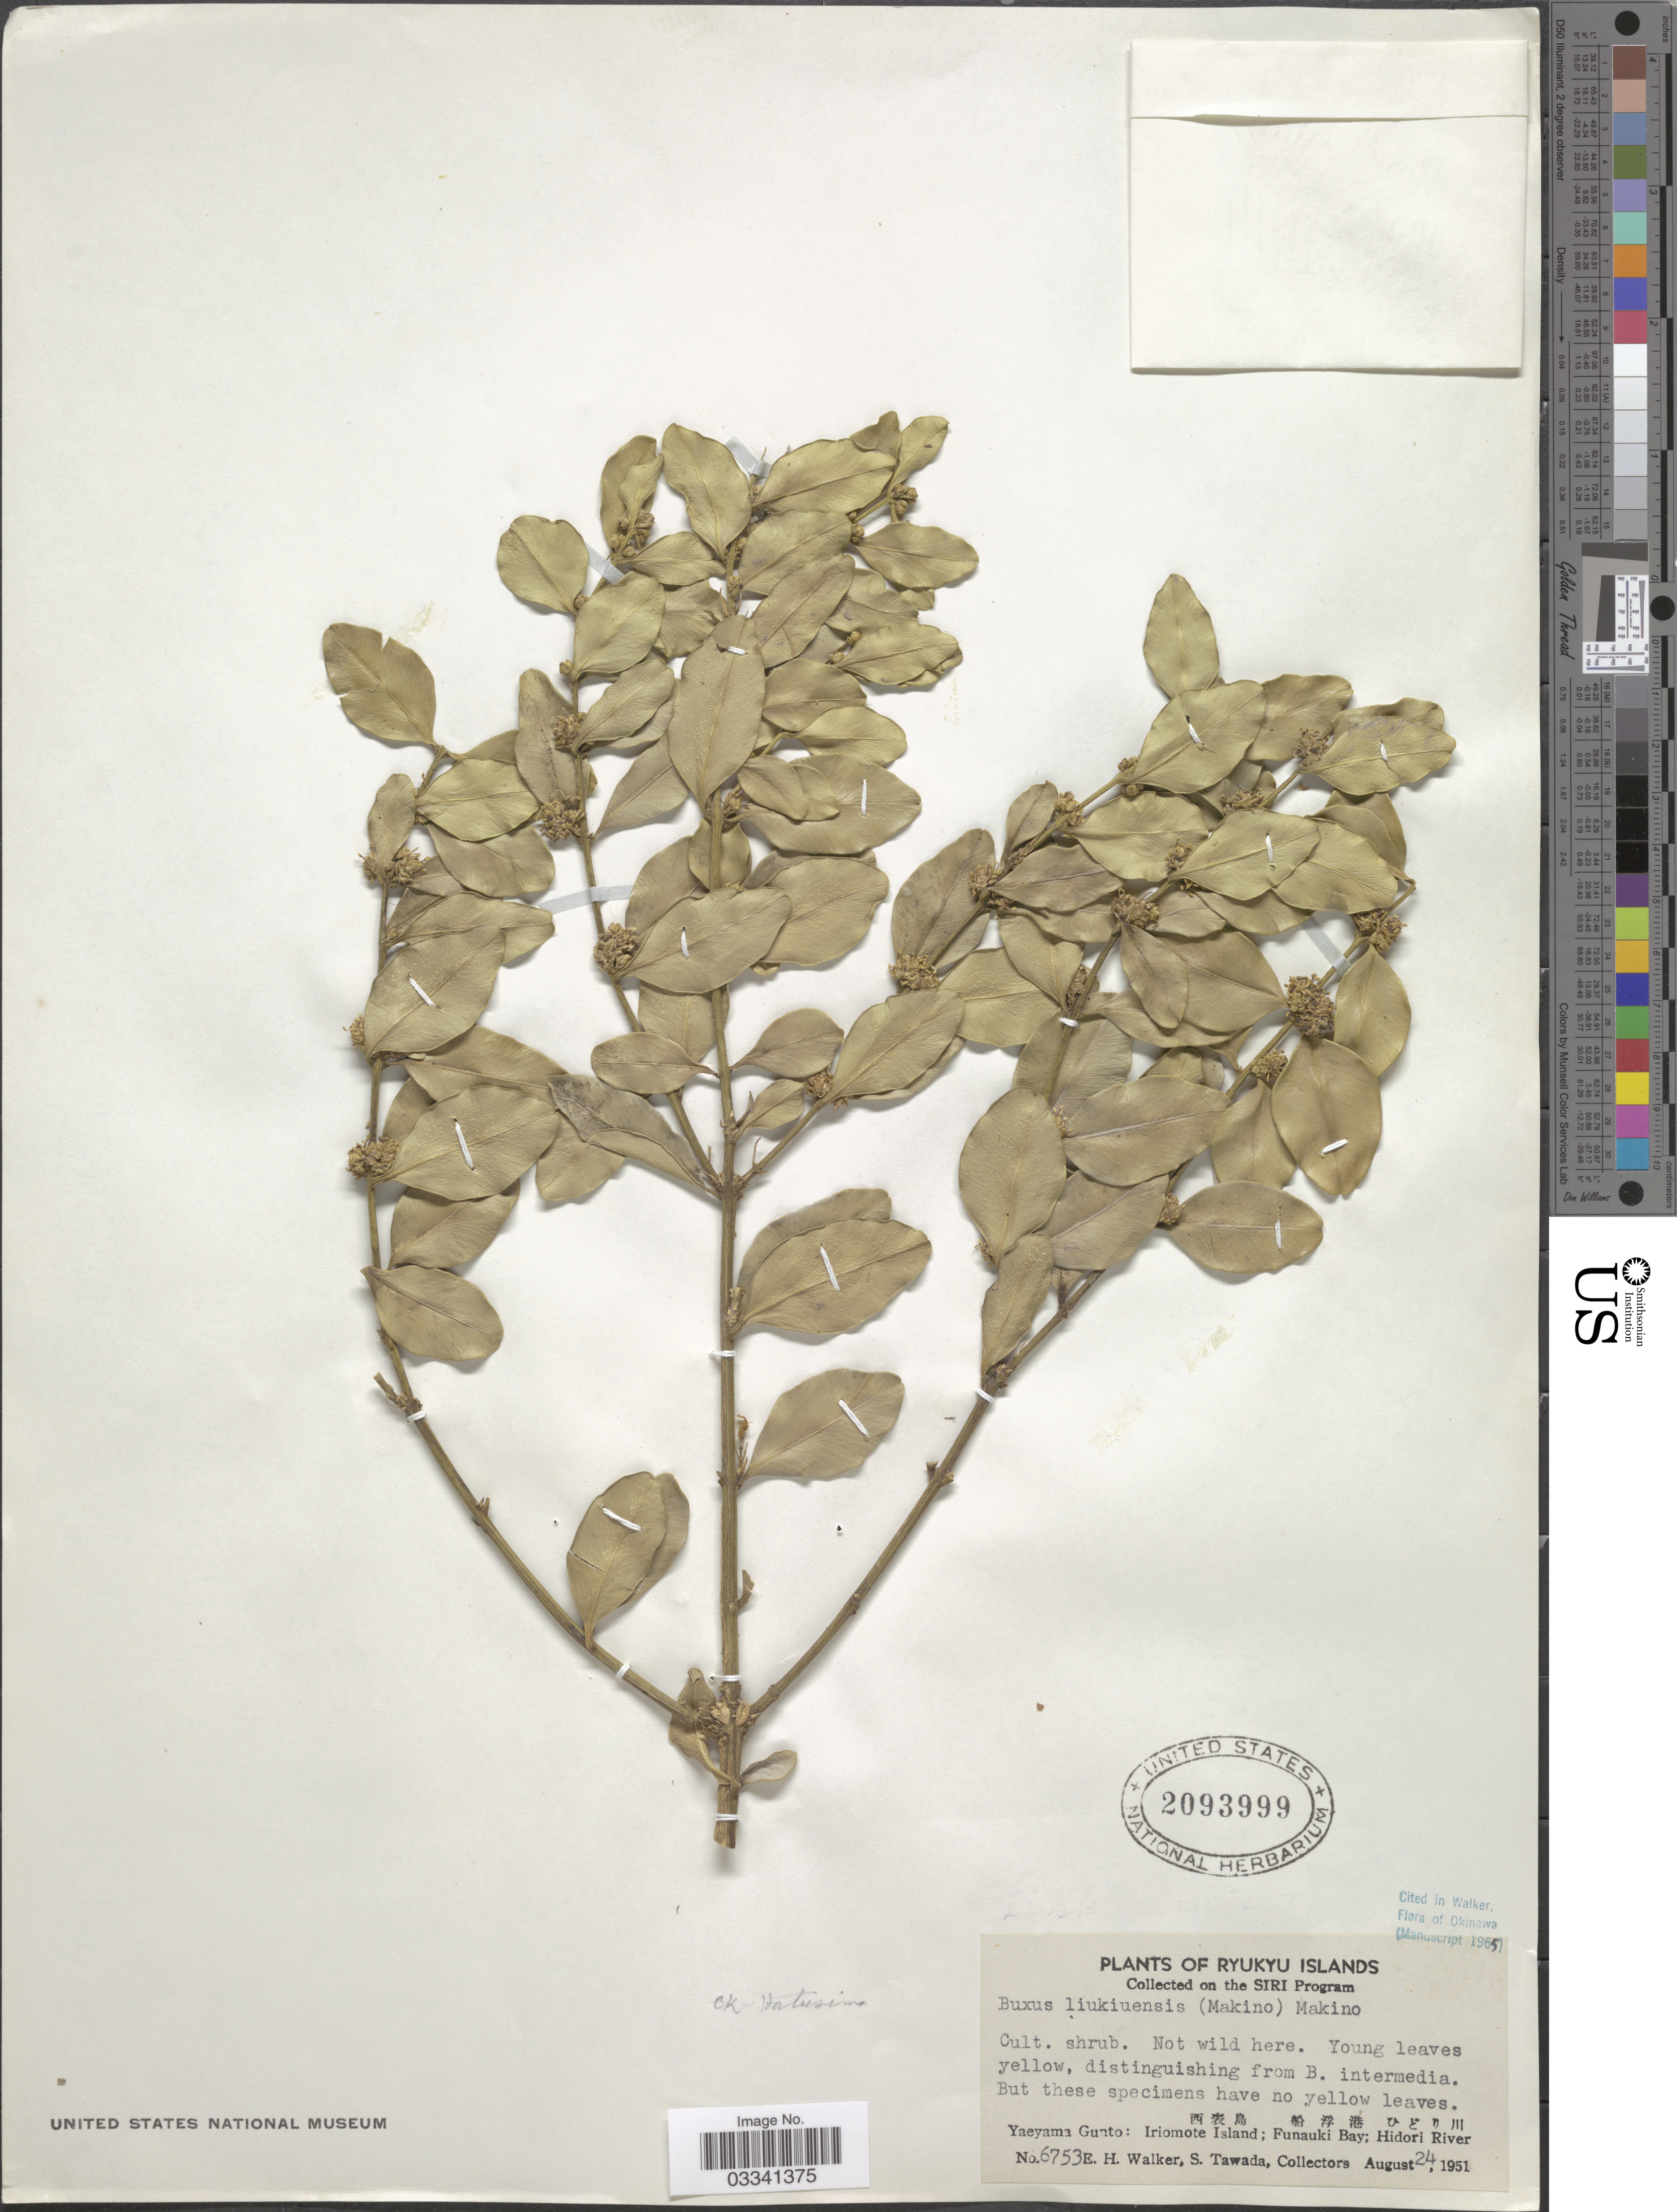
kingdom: Plantae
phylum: Tracheophyta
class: Magnoliopsida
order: Buxales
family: Buxaceae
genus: Buxus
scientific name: Buxus liukiuensis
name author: Makino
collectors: E. H. Walker & S. Tawada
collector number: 6753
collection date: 1951-08-24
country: Japan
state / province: Okinawa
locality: Ryukyu Islands. Yaeyama Gunto: Iriomote Island; Funauki Bay; Hidori River.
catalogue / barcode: US 2093999